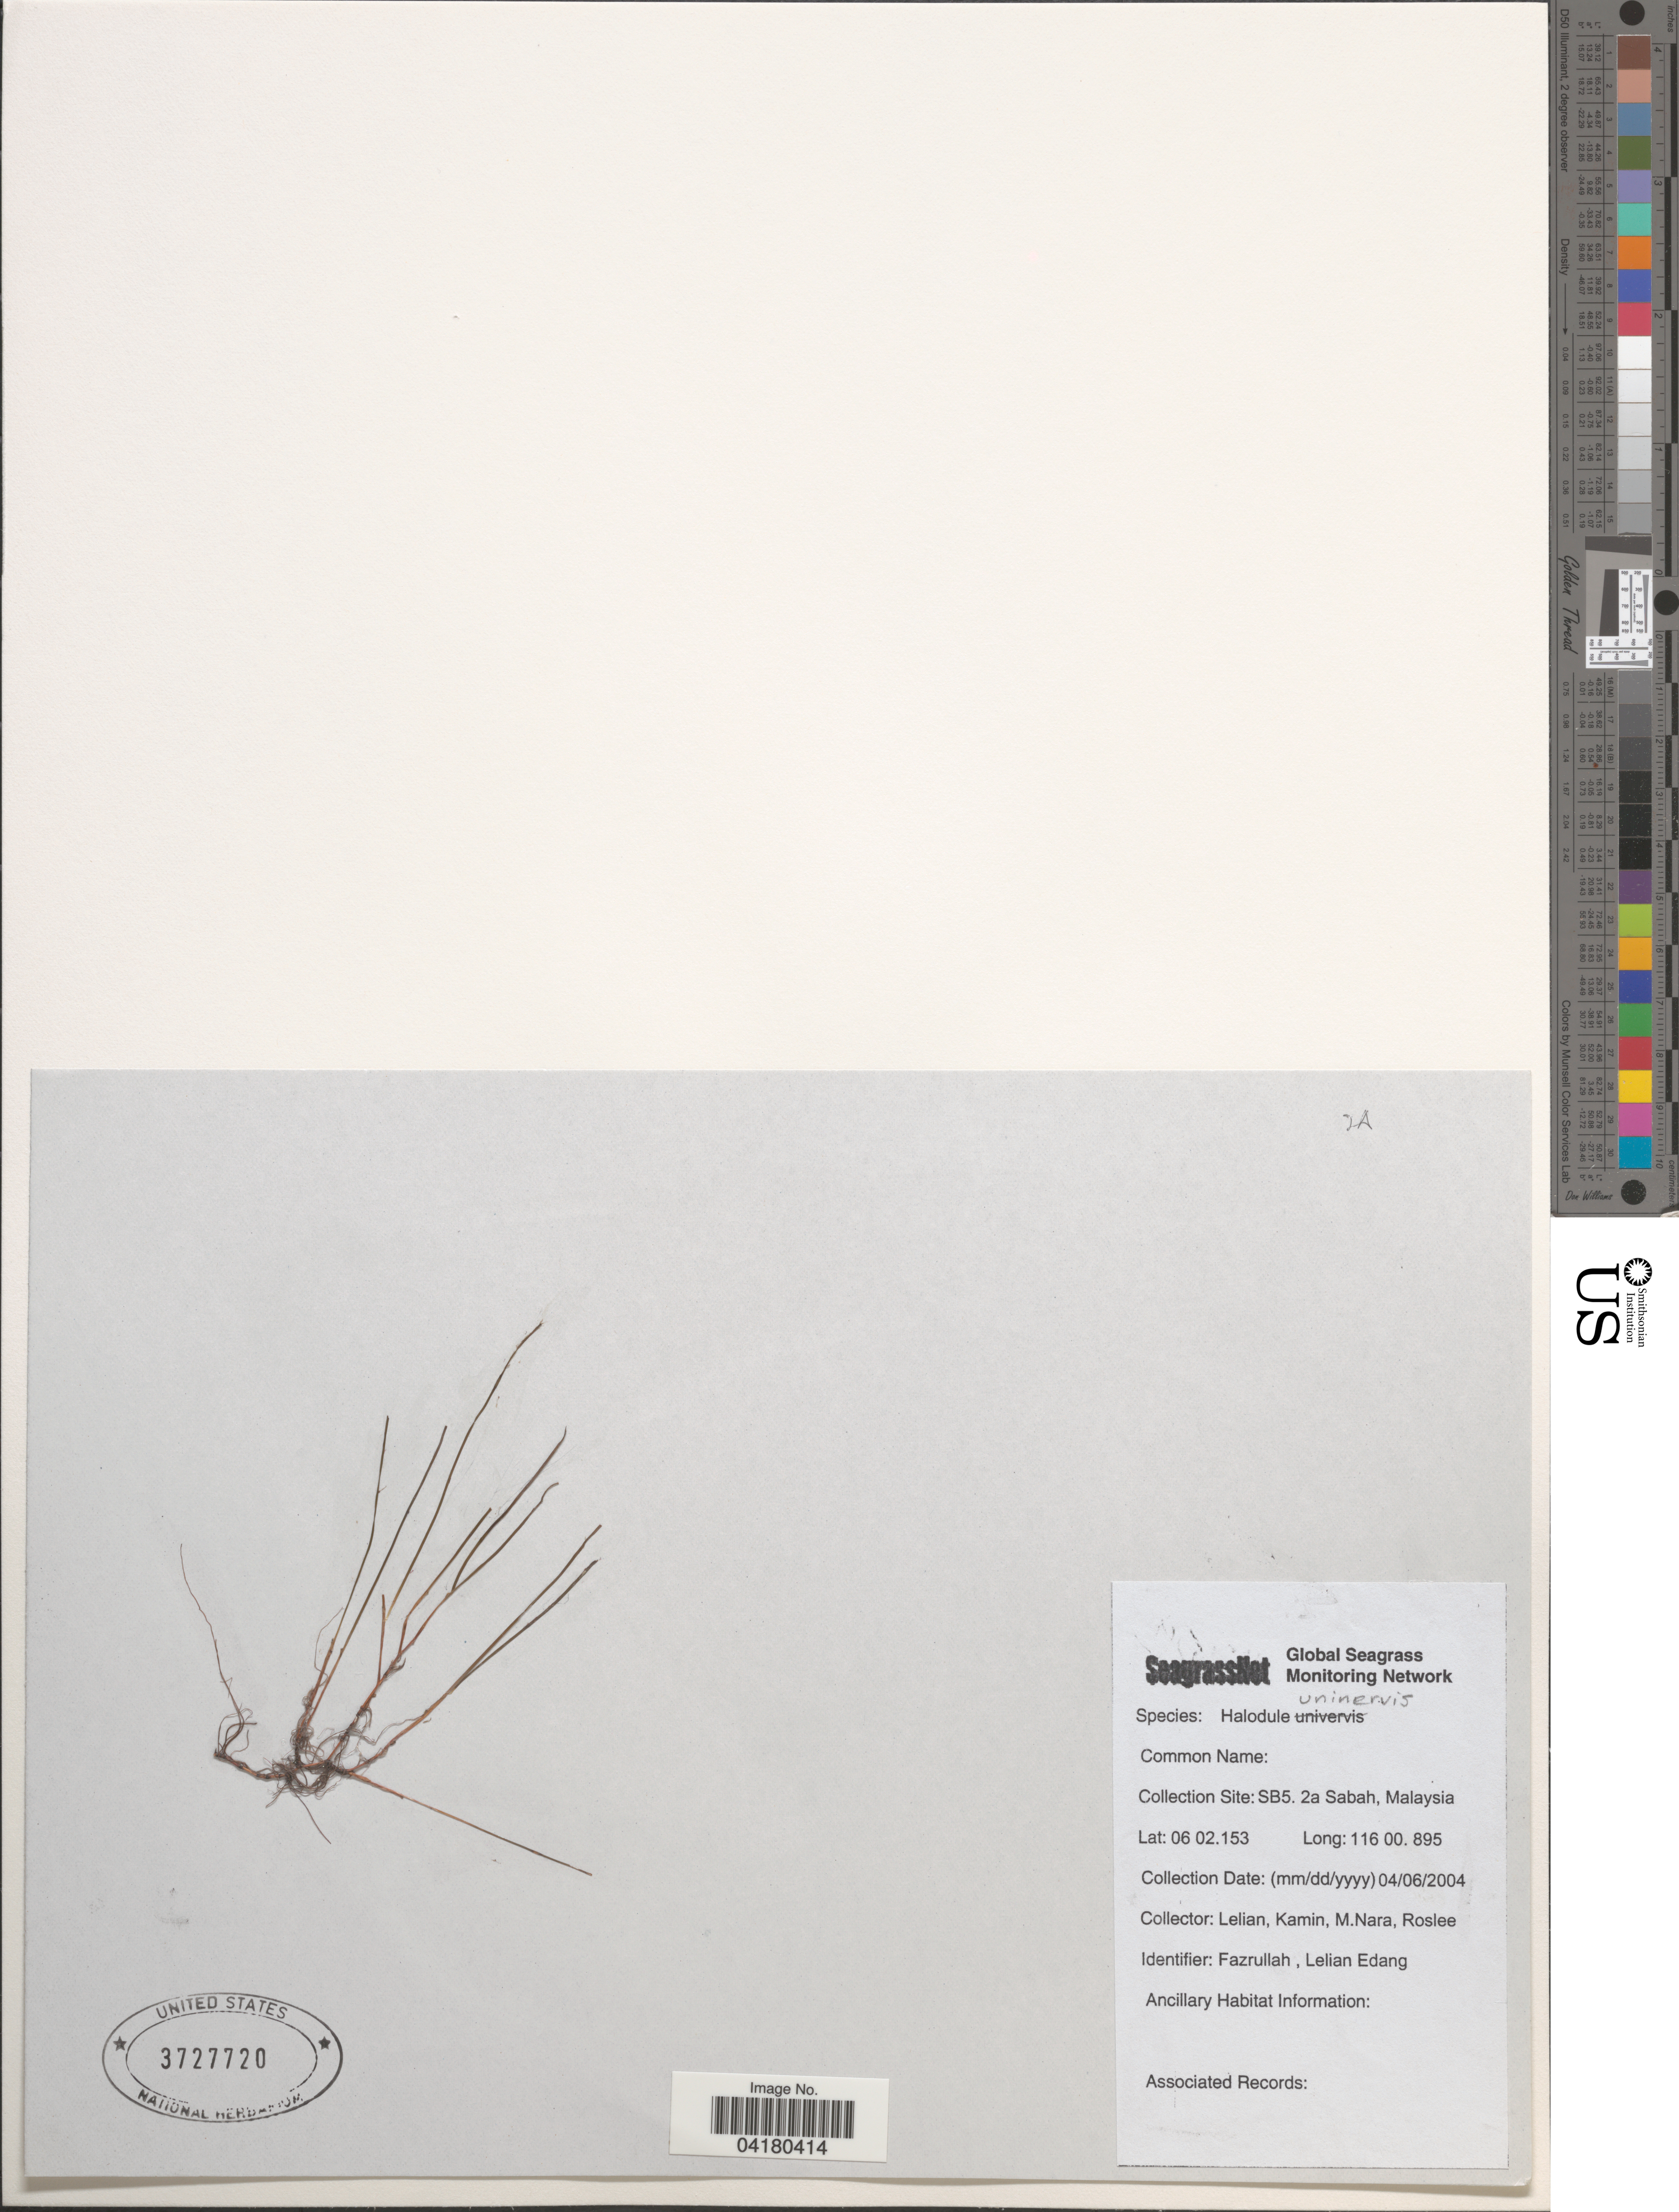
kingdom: Plantae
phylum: Tracheophyta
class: Liliopsida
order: Alismatales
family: Cymodoceaceae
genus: Halodule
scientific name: Halodule uninervis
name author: (Forssk.) Asch.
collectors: Lelian, Kamin, M. Nara & Roslee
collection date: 2004-06-04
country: Malaysia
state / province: Sabah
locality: Collection Site: SB5 .2a.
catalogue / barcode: US 3727720